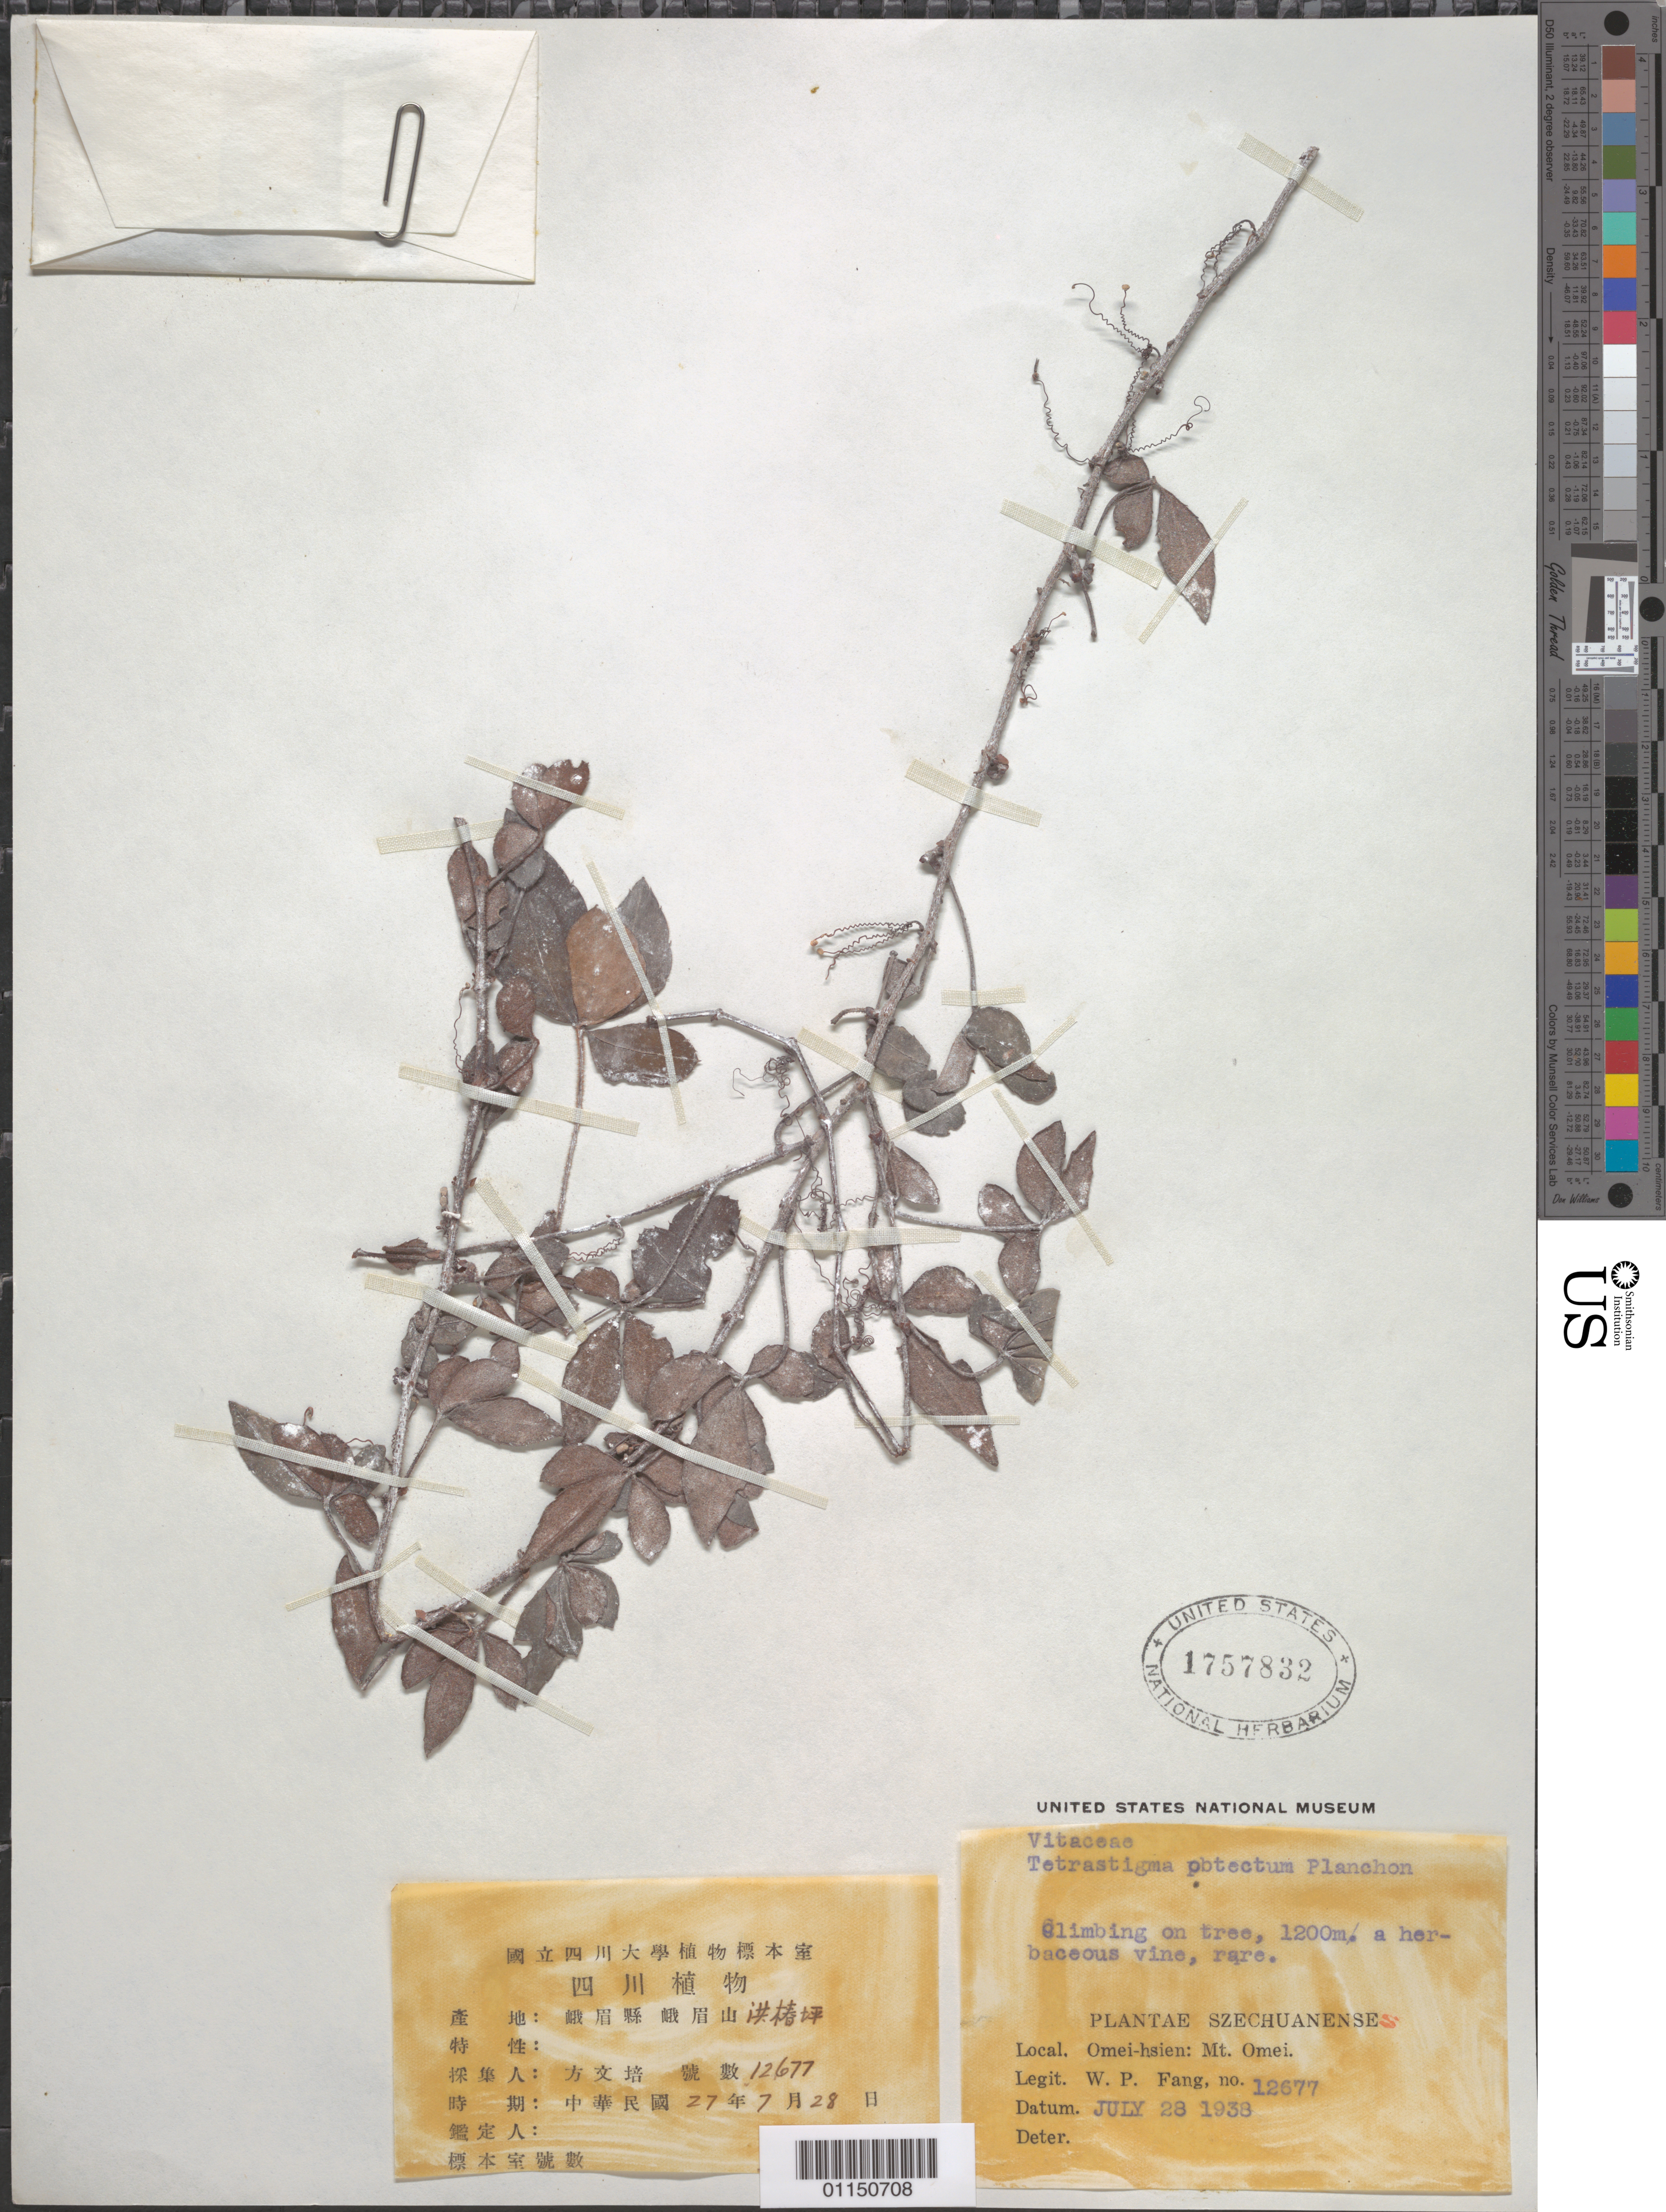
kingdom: Plantae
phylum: Tracheophyta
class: Magnoliopsida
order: Vitales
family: Vitaceae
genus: Tetrastigma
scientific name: Tetrastigma obtectum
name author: (Wall. ex Laws.) Planch. ex Franch.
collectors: W. P. Fang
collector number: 12677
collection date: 1938-07-28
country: China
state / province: Sichuan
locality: Omei Hsien; Mt Omei.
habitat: Climbing on tree, a herbaceous vine.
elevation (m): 1200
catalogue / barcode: US 1757832